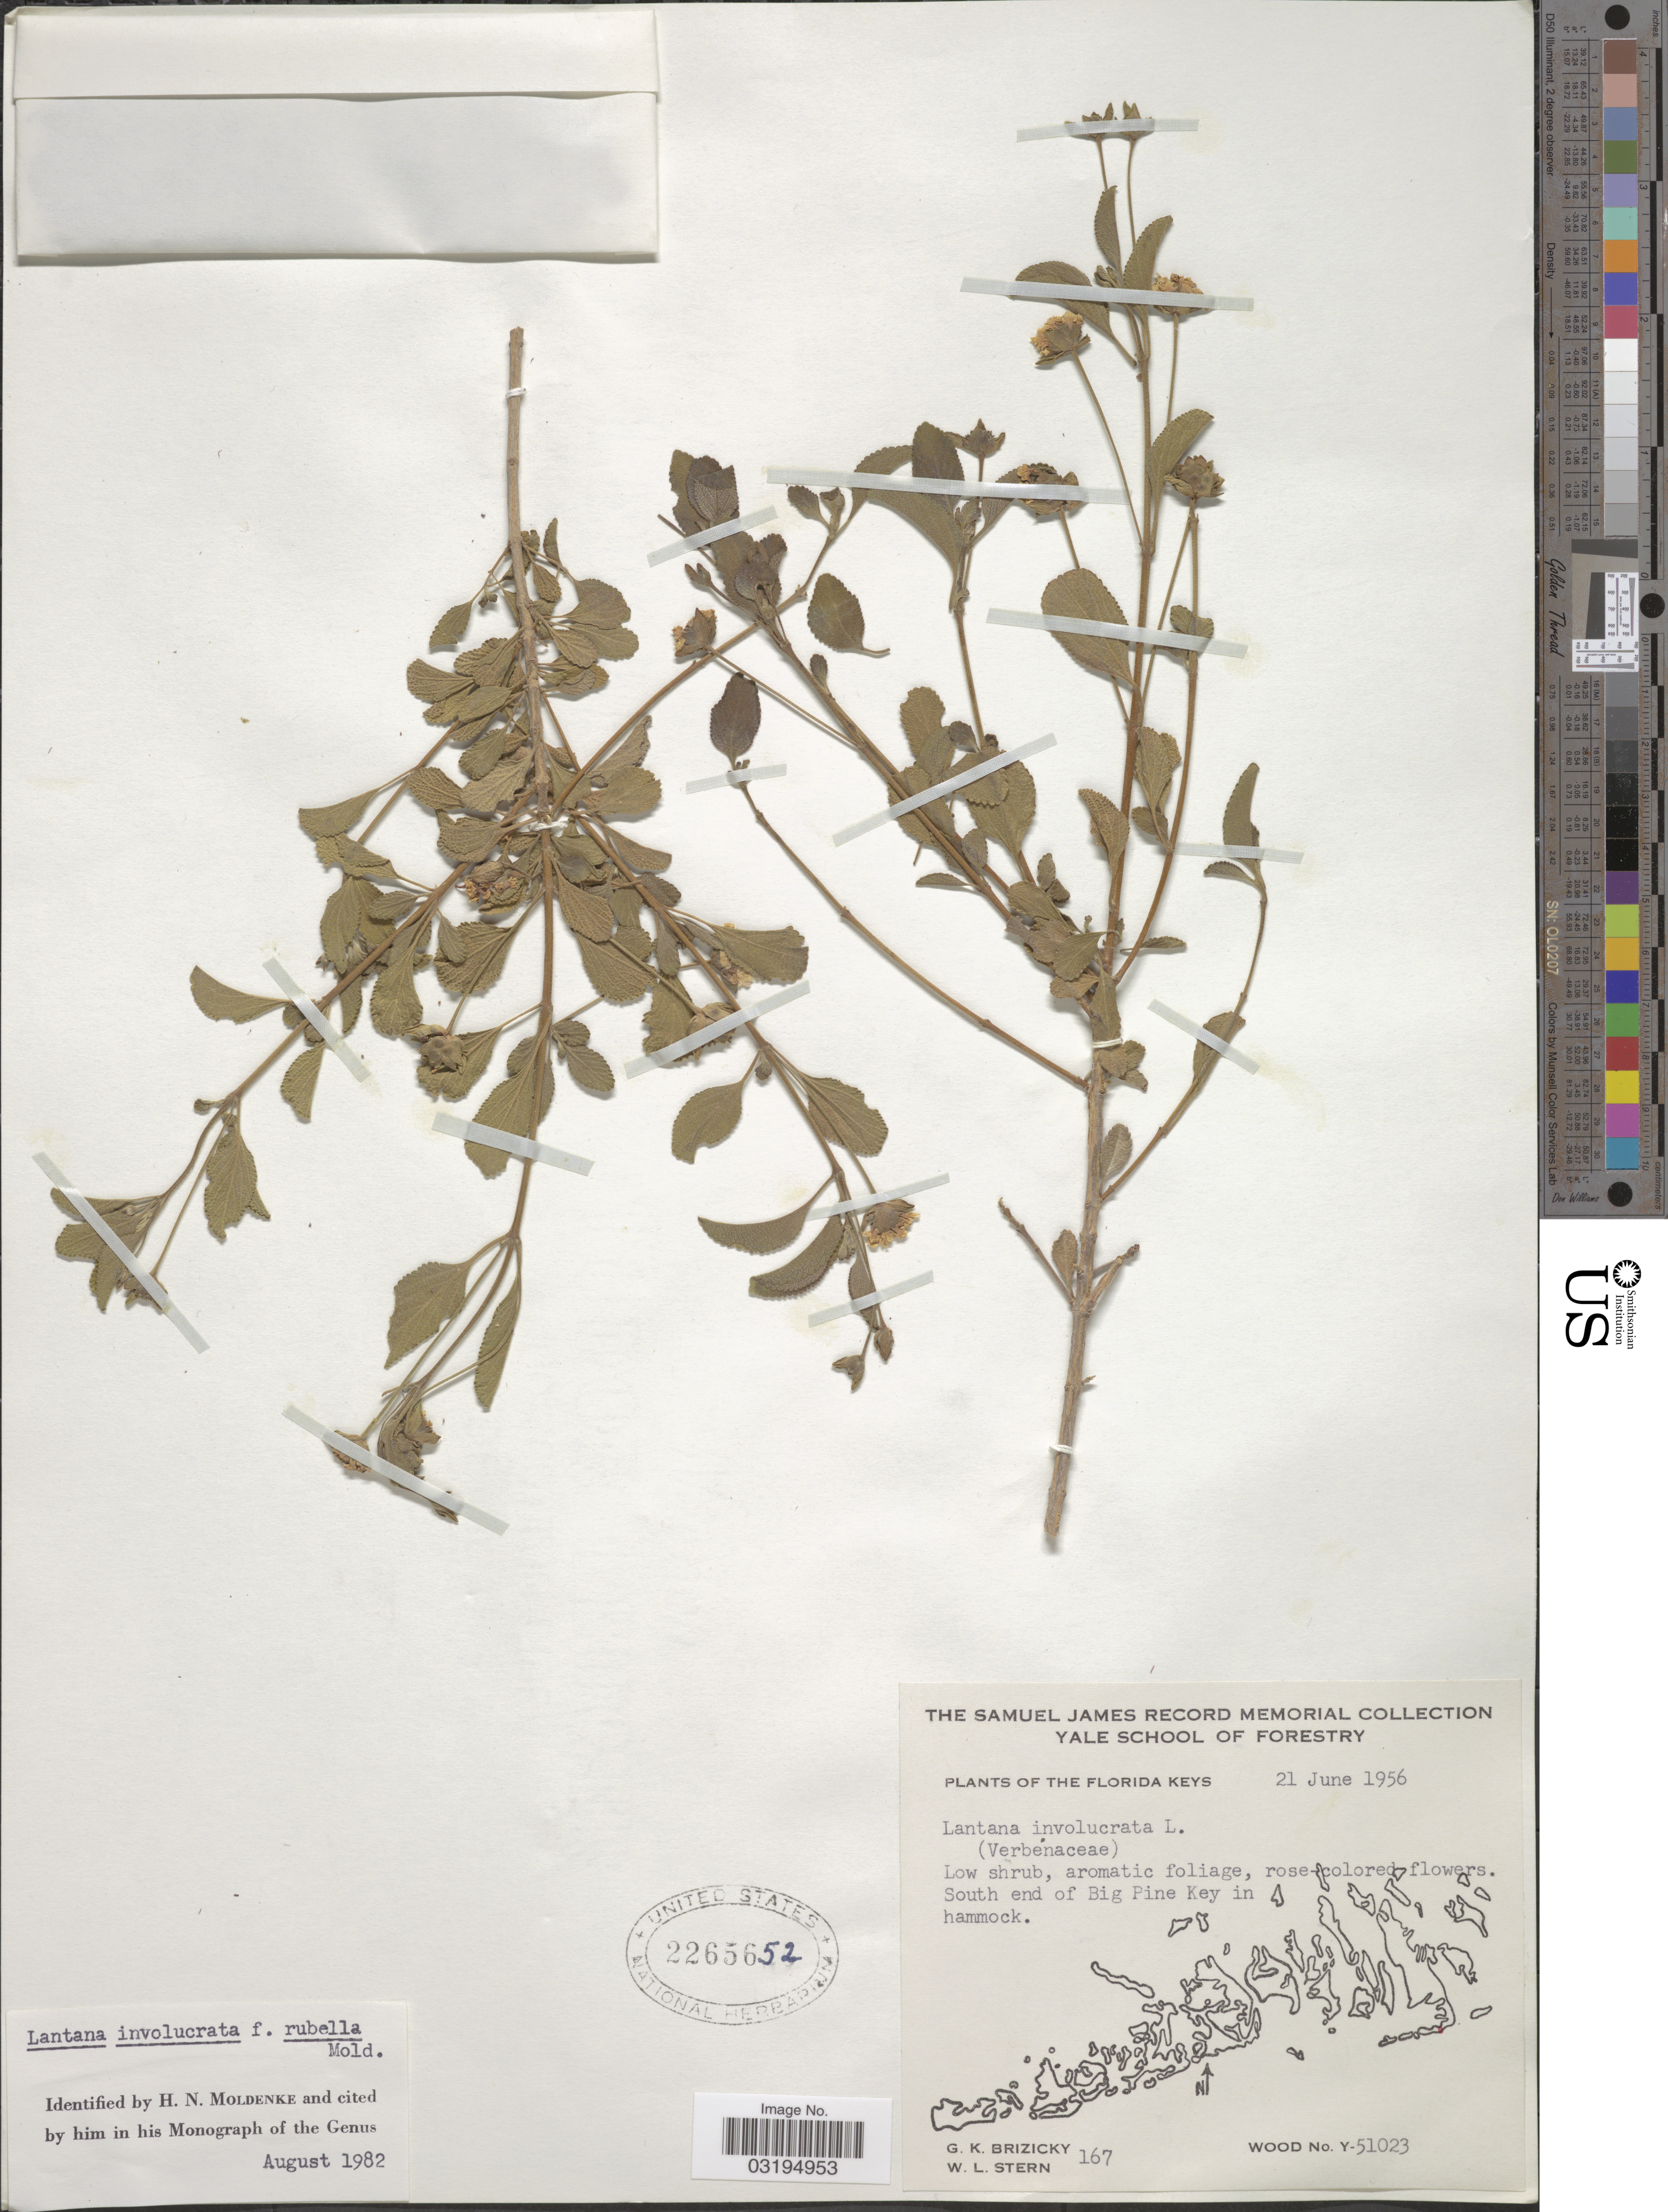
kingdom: Plantae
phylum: Tracheophyta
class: Magnoliopsida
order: Lamiales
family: Verbenaceae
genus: Lantana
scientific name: Lantana involucrata f. rubella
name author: Moldenke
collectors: G. K. Brizicky & W. L. Stern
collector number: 167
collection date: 1956-06-21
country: United States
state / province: Florida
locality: The Florida Keys, South end of Big Pine Key in hammock.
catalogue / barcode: US 2265652